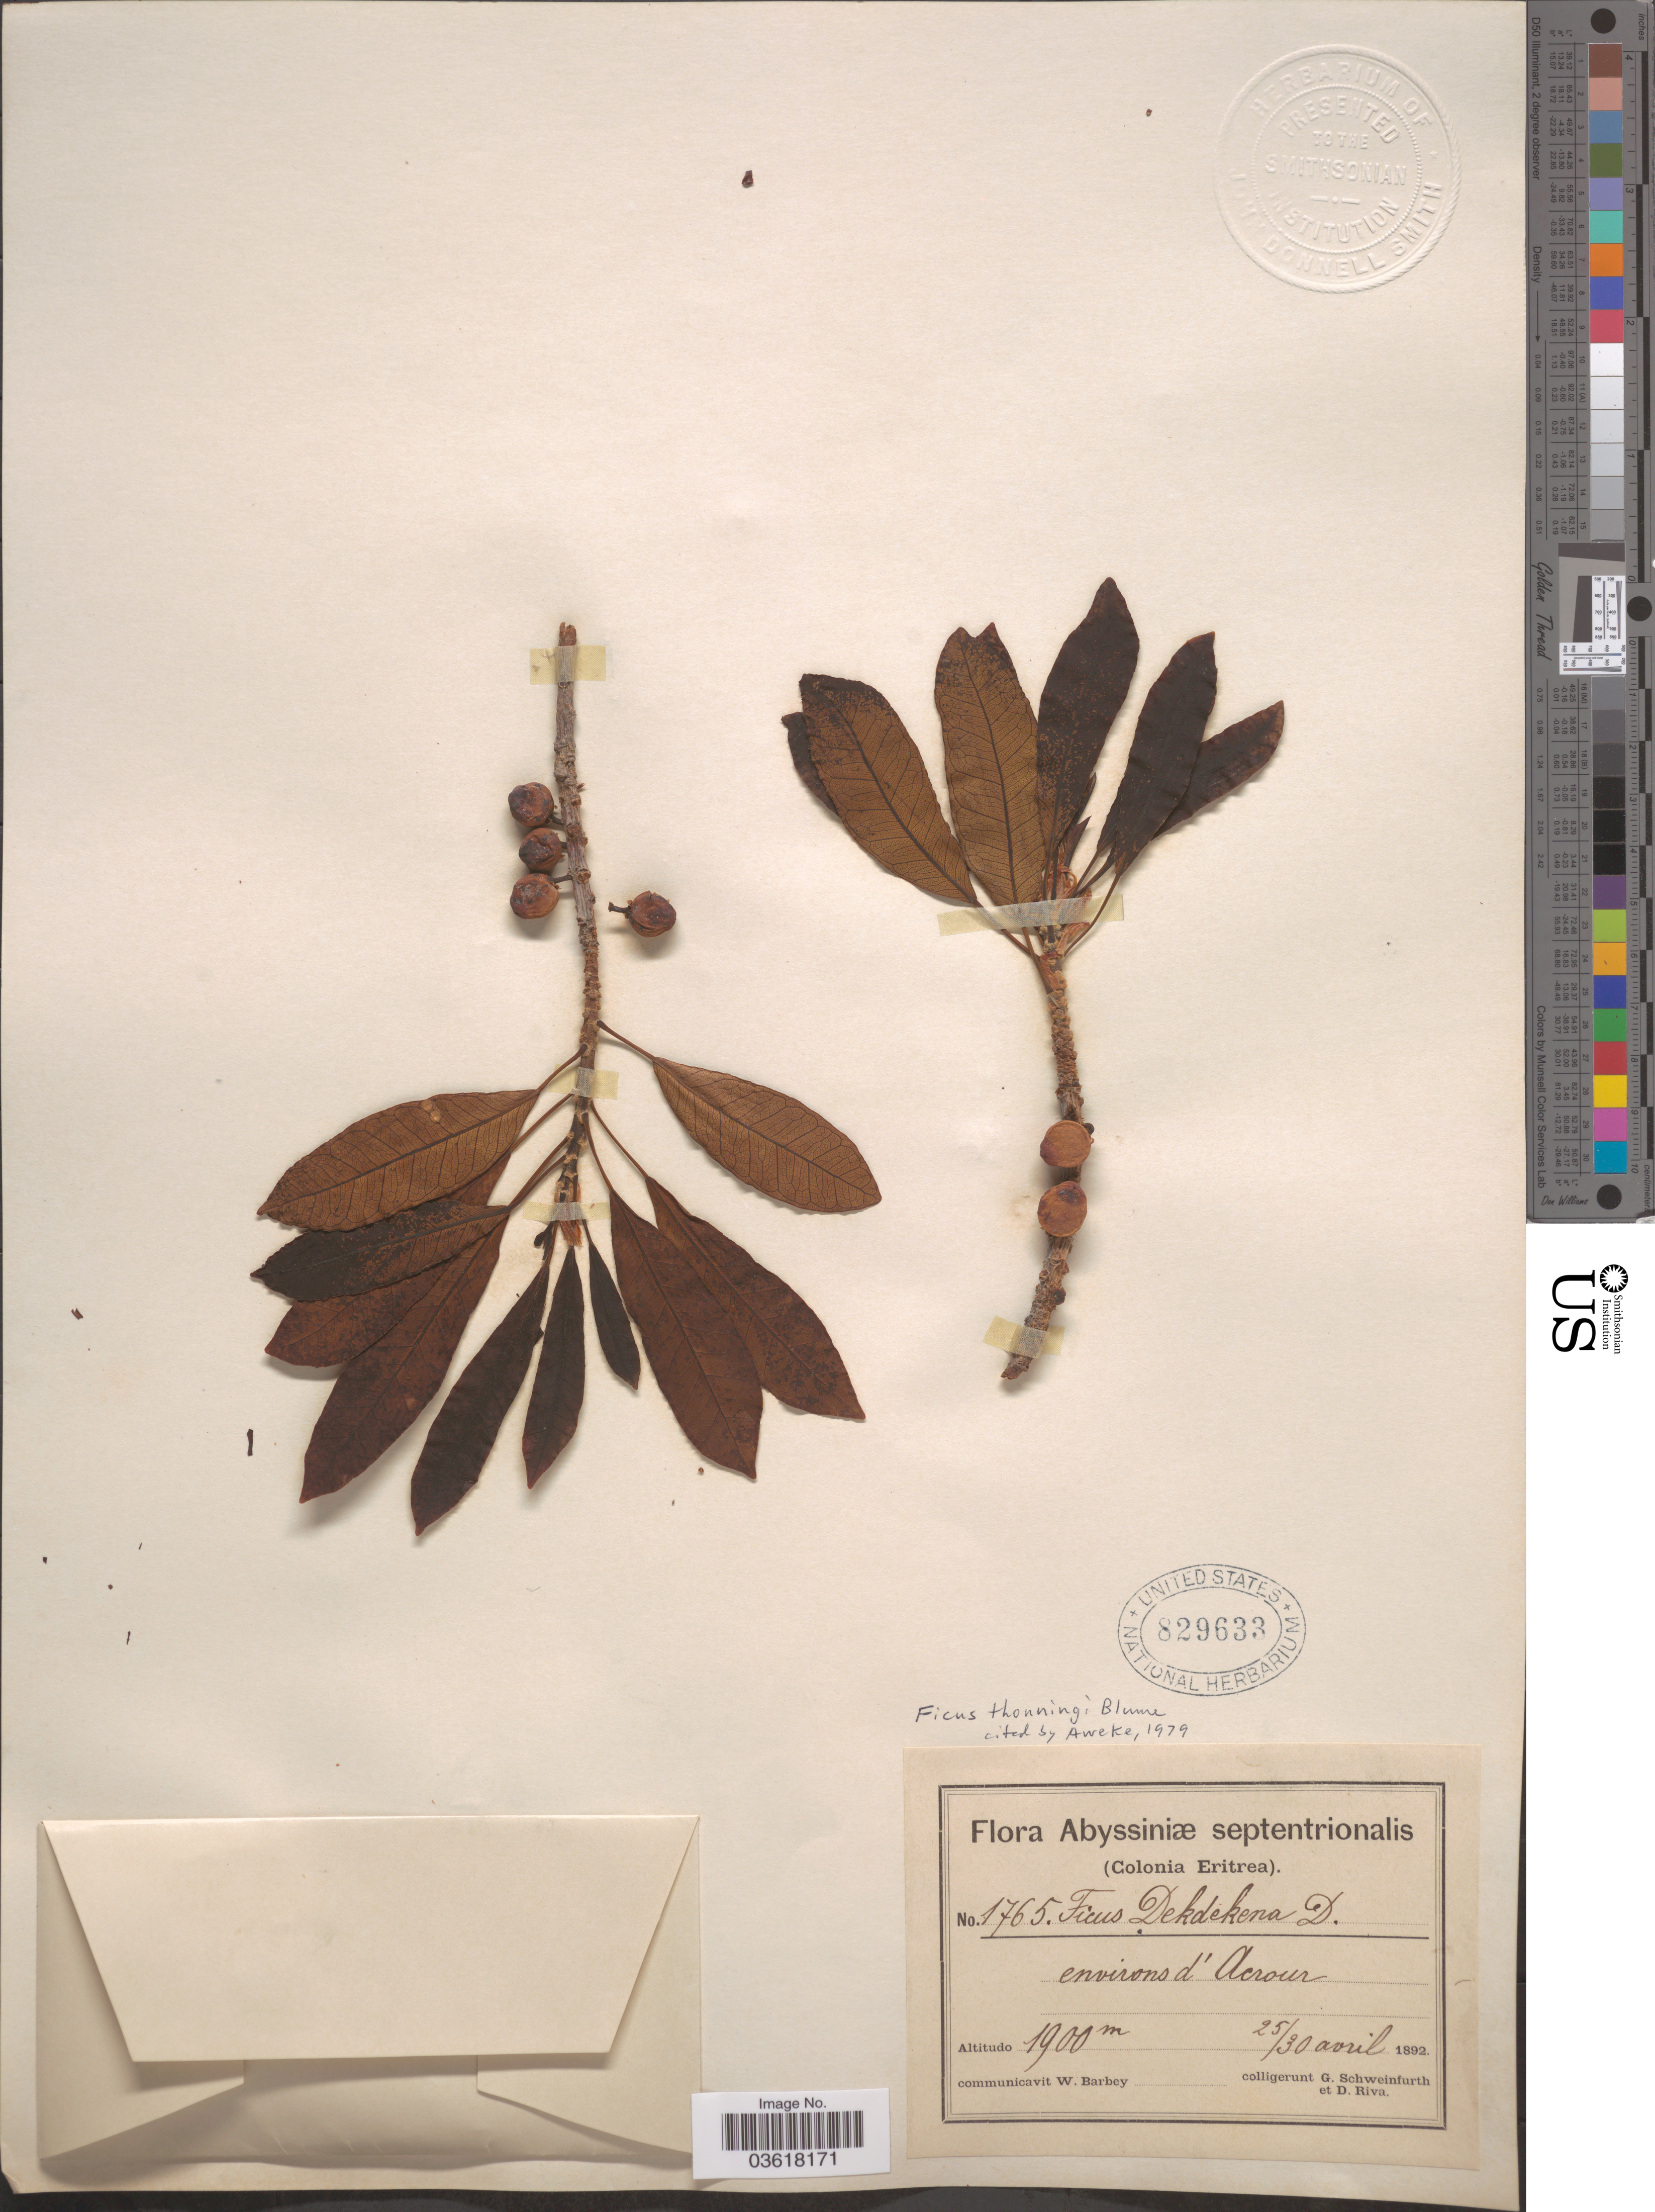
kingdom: Plantae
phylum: Tracheophyta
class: Magnoliopsida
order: Rosales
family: Moraceae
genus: Ficus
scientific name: Ficus thonningii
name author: Blume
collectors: G. A. Schweinfurth (herbarium) & D. Riva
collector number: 1765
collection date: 1892-04-25/1892-04-30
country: Eritrea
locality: Abyssiniæ septentrionalis (Colonia Eritrea). Environs d' Acrour.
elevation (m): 1900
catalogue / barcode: US 829633